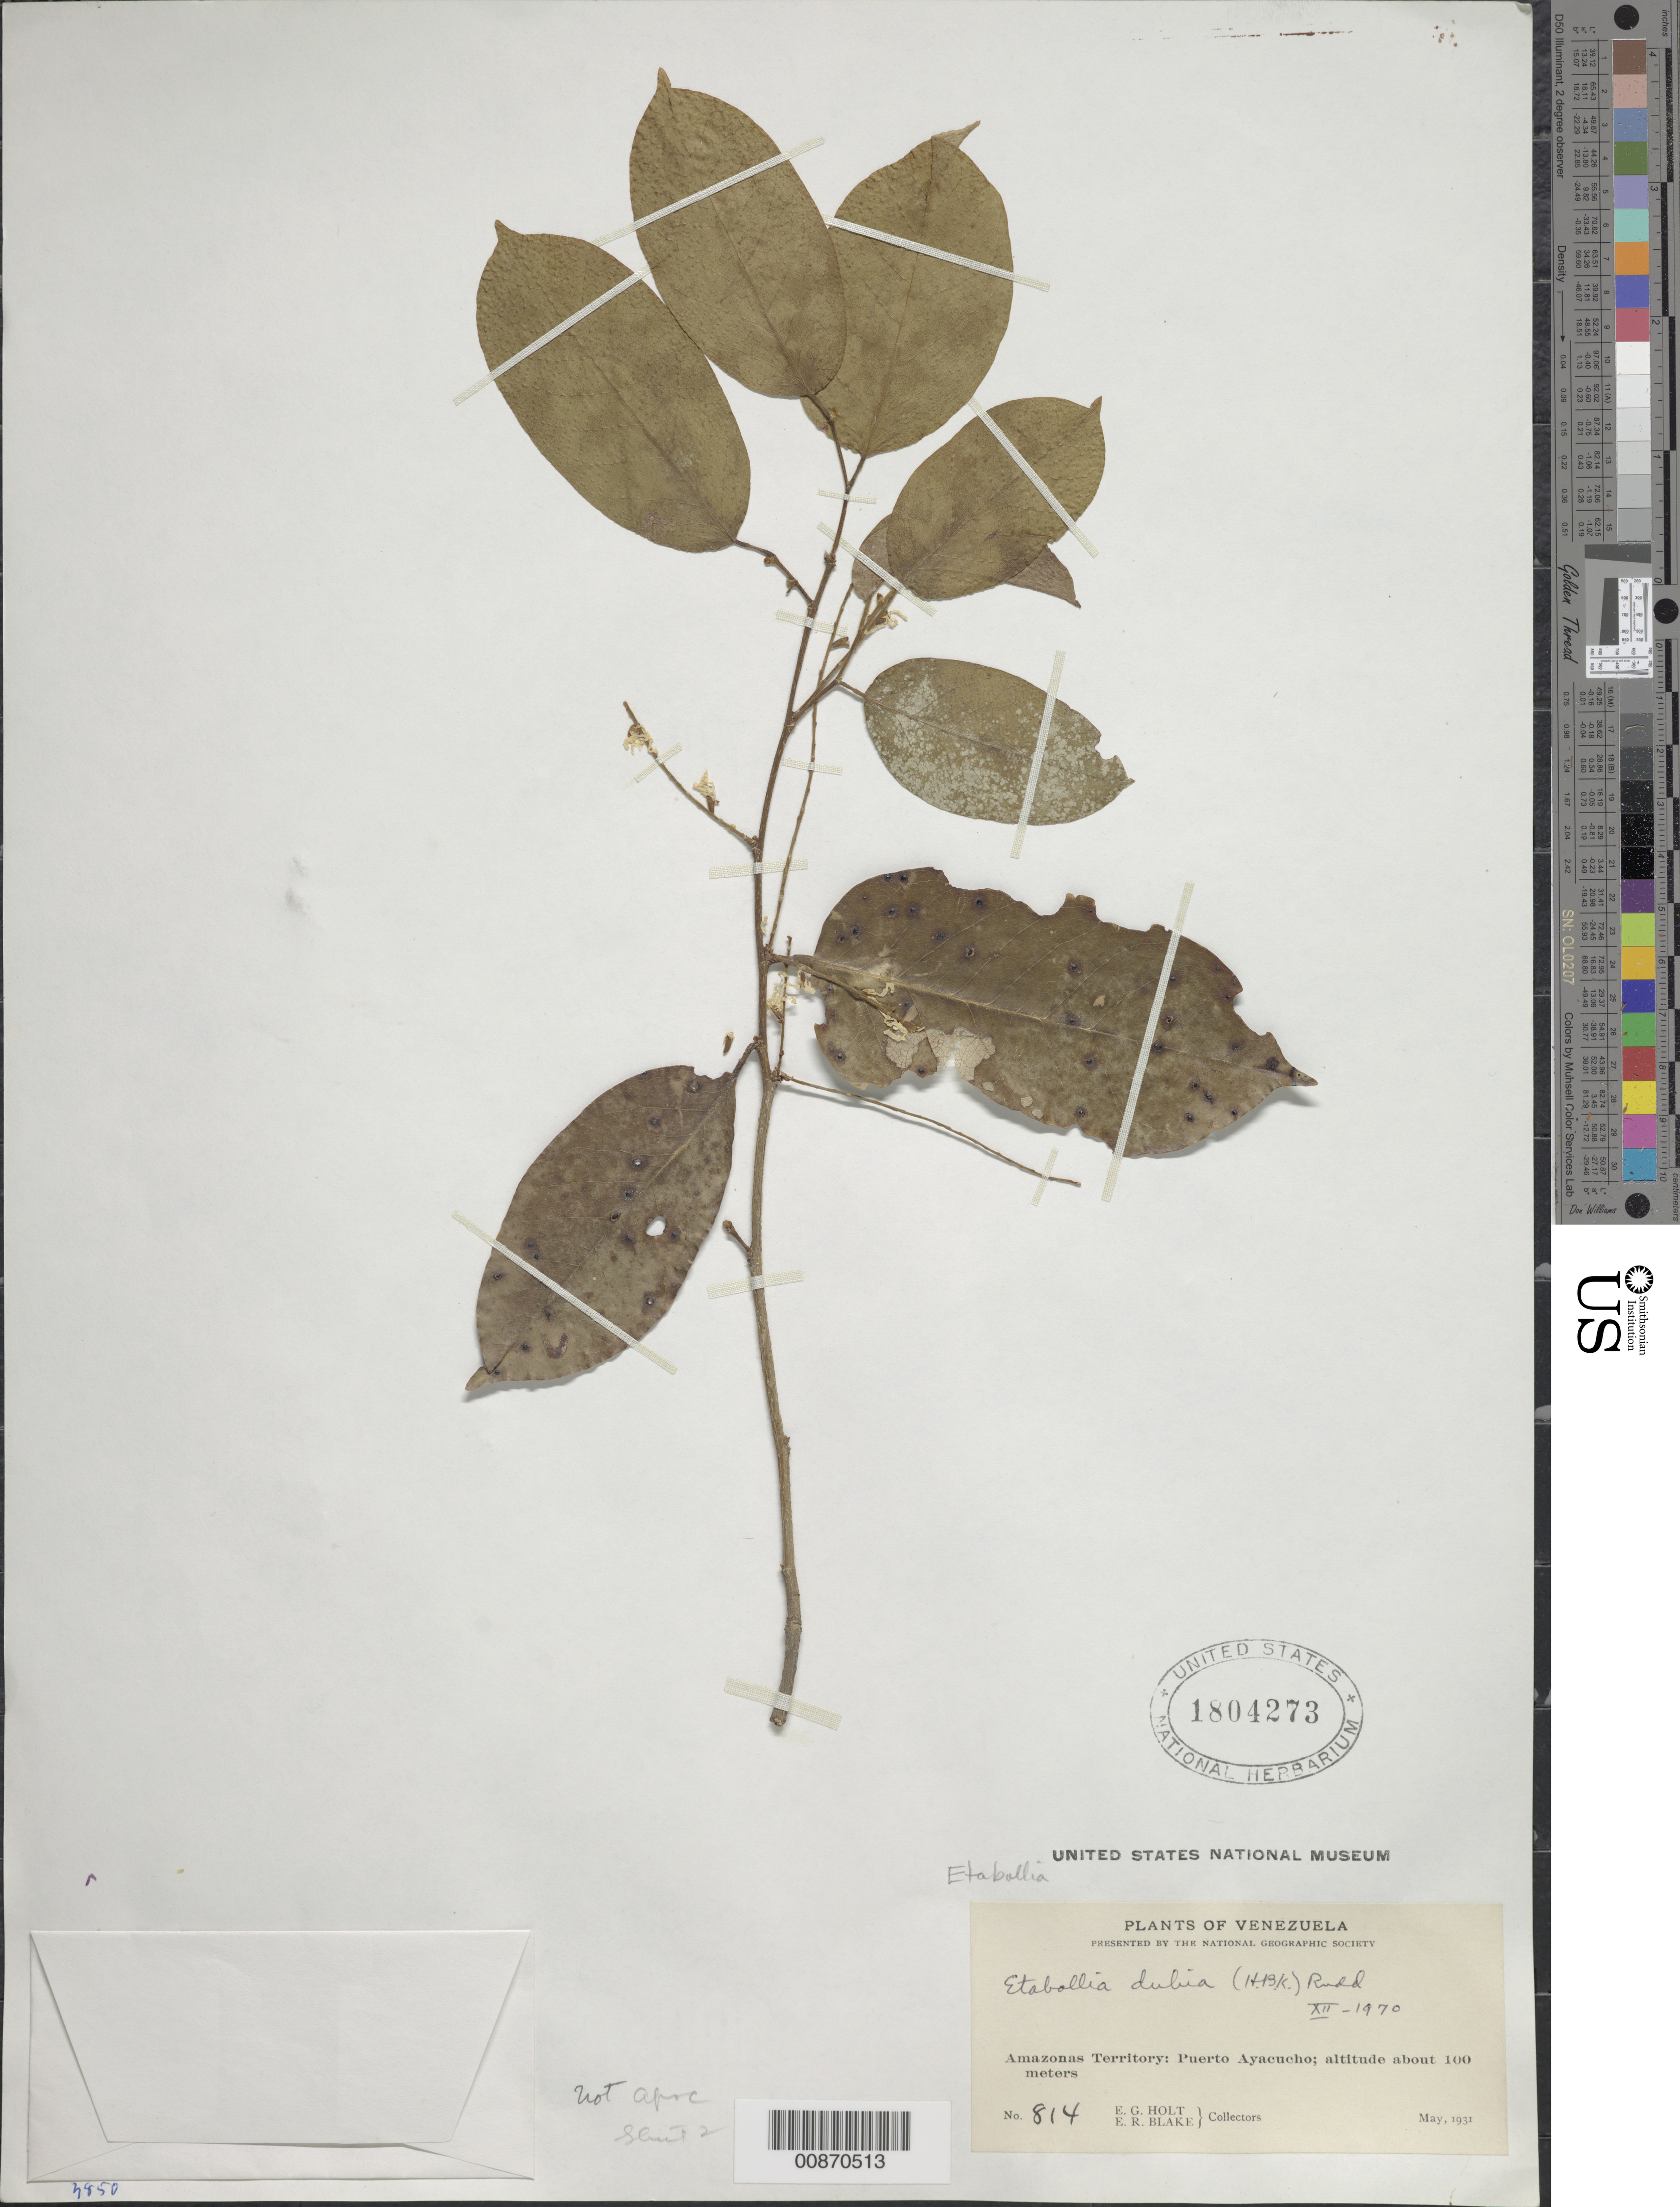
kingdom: Plantae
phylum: Tracheophyta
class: Magnoliopsida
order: Fabales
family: Fabaceae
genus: Pterocarpus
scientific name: Pterocarpus dubius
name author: (Kunth) Spreng.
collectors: E. Holt & E. R. Blake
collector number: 814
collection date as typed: May-31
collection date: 1931-05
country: Venezuela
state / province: Amazonas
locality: Puerto Ayacucho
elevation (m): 100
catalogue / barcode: US 1804273